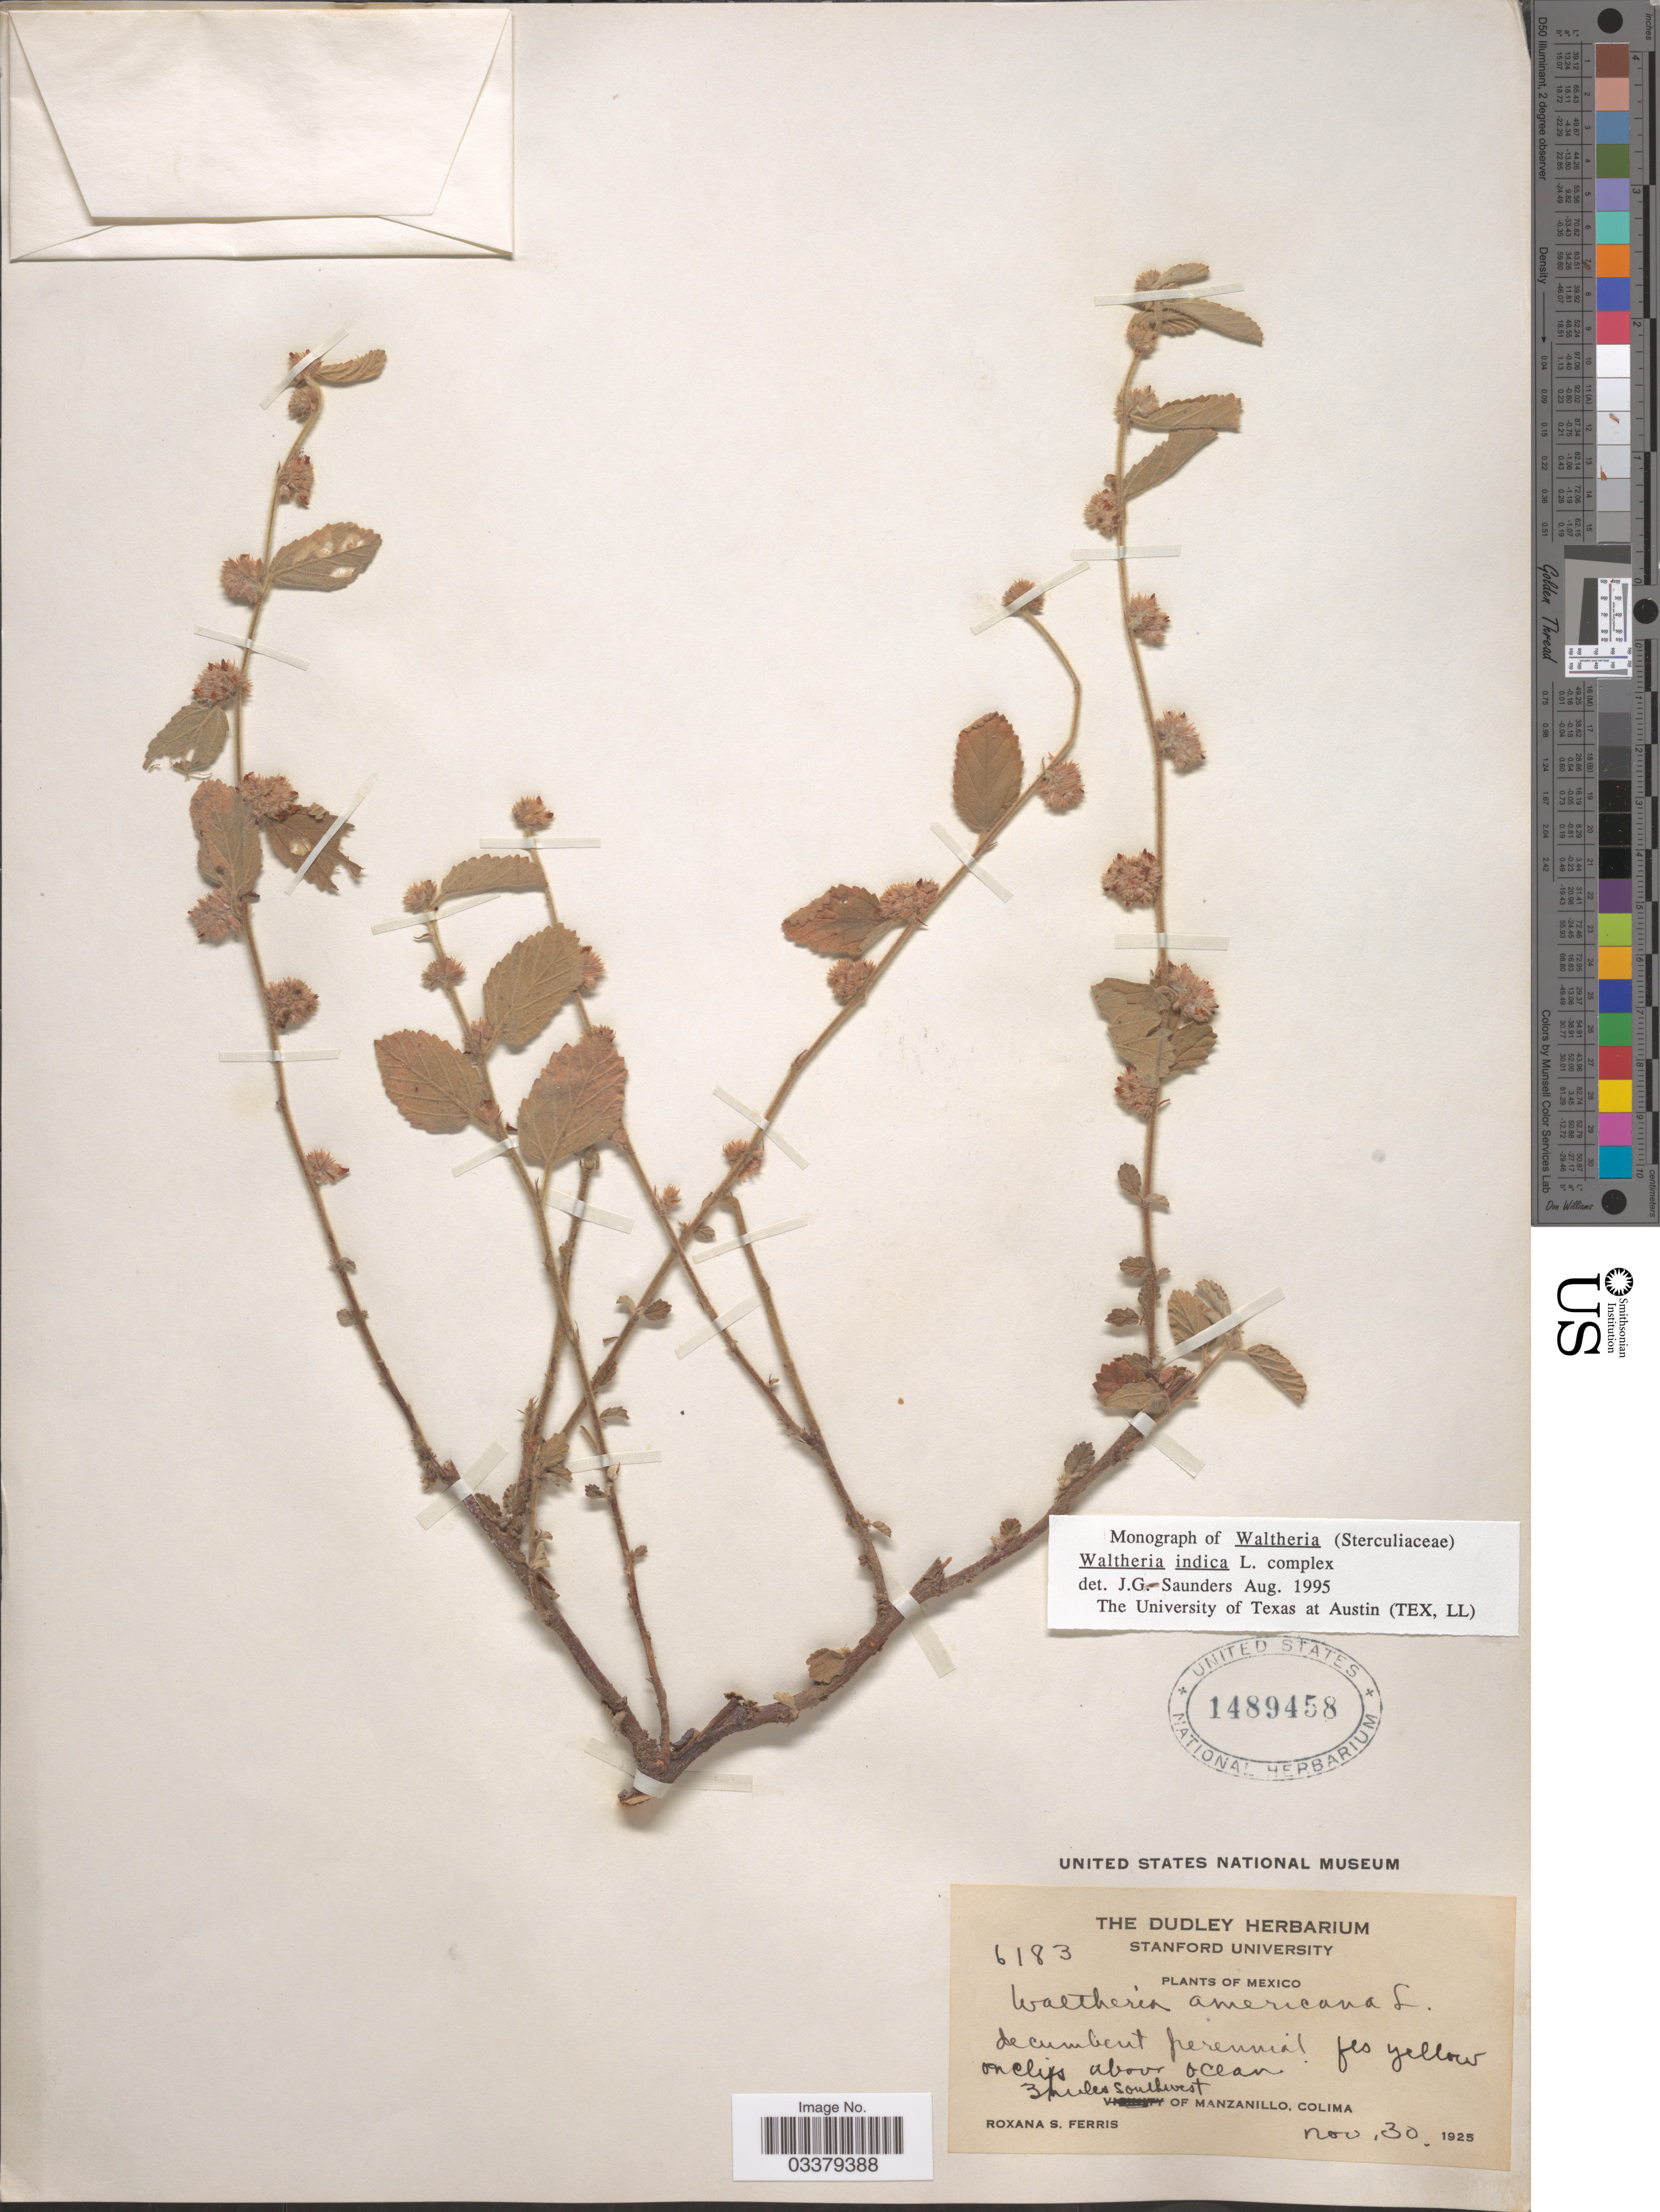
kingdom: Plantae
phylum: Tracheophyta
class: Magnoliopsida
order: Malvales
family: Malvaceae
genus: Waltheria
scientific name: Waltheria indica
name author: L.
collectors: R. S. Ferris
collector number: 6183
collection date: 1925-11-30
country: Mexico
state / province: Colima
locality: On clips above ocean. 3 miles southwest of Manzanillo.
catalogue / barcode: US 1489458